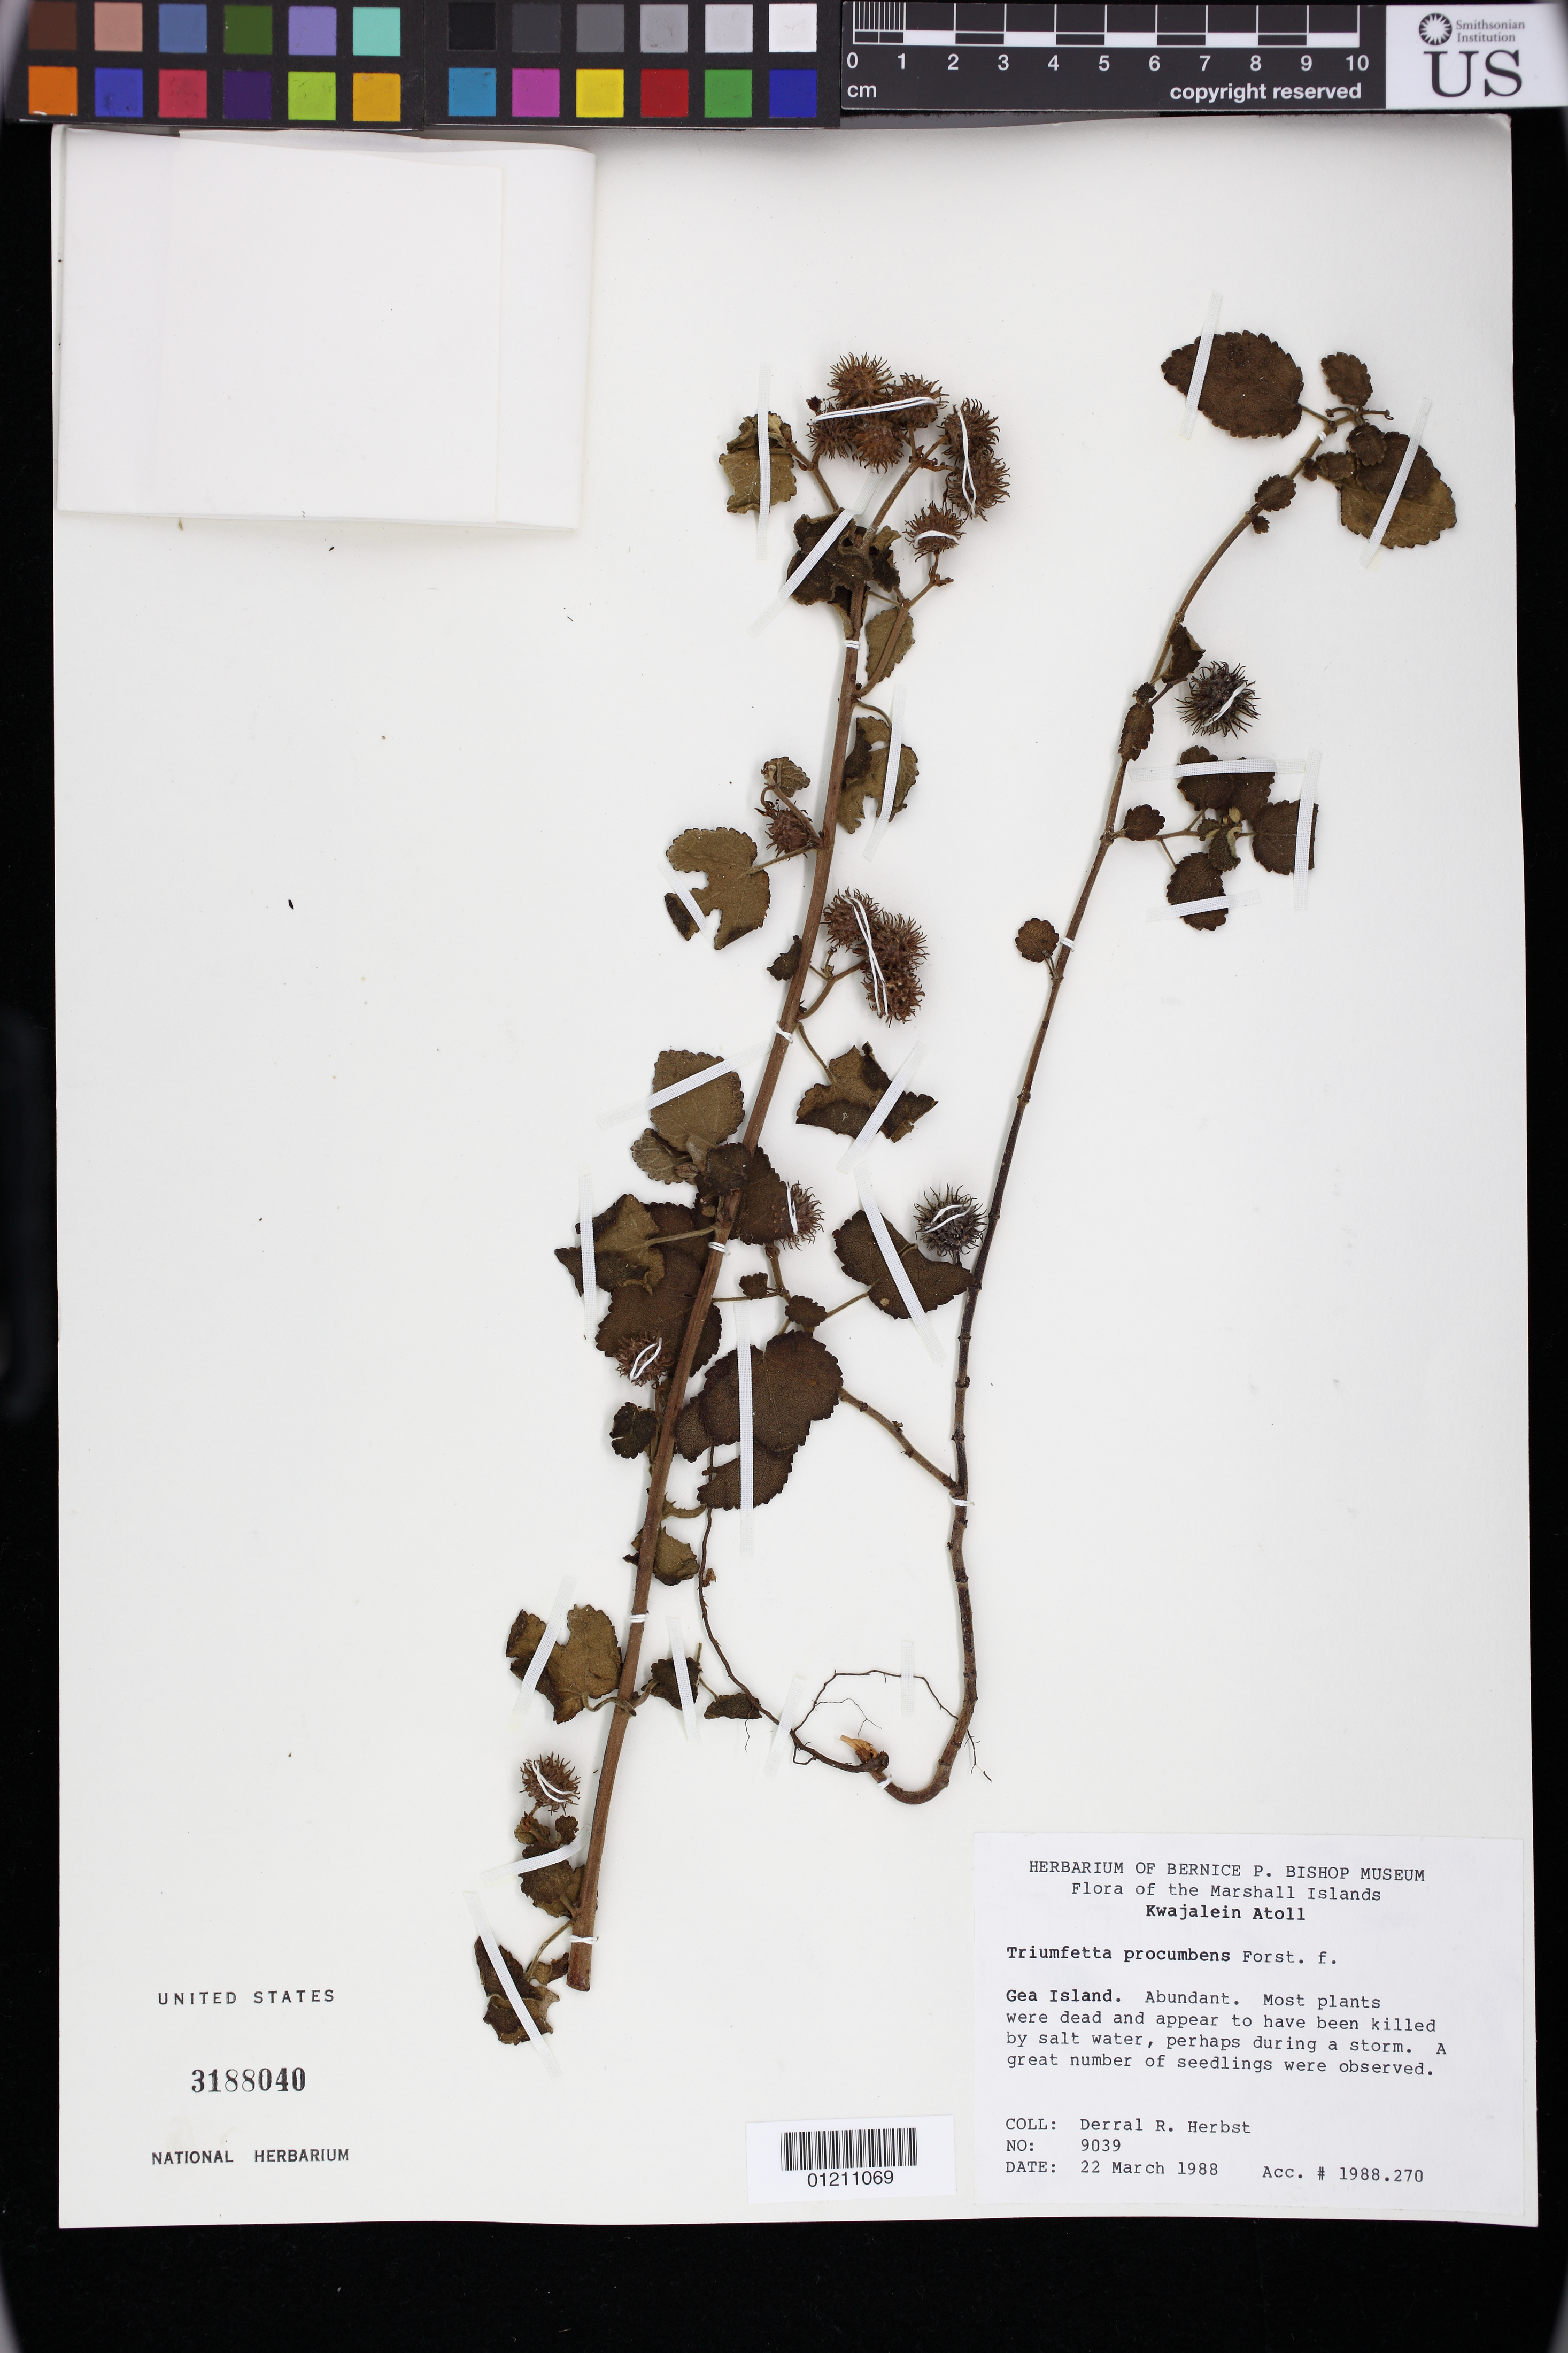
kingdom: Plantae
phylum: Tracheophyta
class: Magnoliopsida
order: Malvales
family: Malvaceae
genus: Triumfetta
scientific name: Triumfetta procumbens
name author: G. Forst.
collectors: D. R. Herbst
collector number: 9039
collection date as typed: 22 Mar 1988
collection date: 1988-03-22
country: Marshall Islands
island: Kwajalein Atoll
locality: Marshall Islands: Kwajalein Atoll. Gea Island.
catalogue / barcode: US 3188040